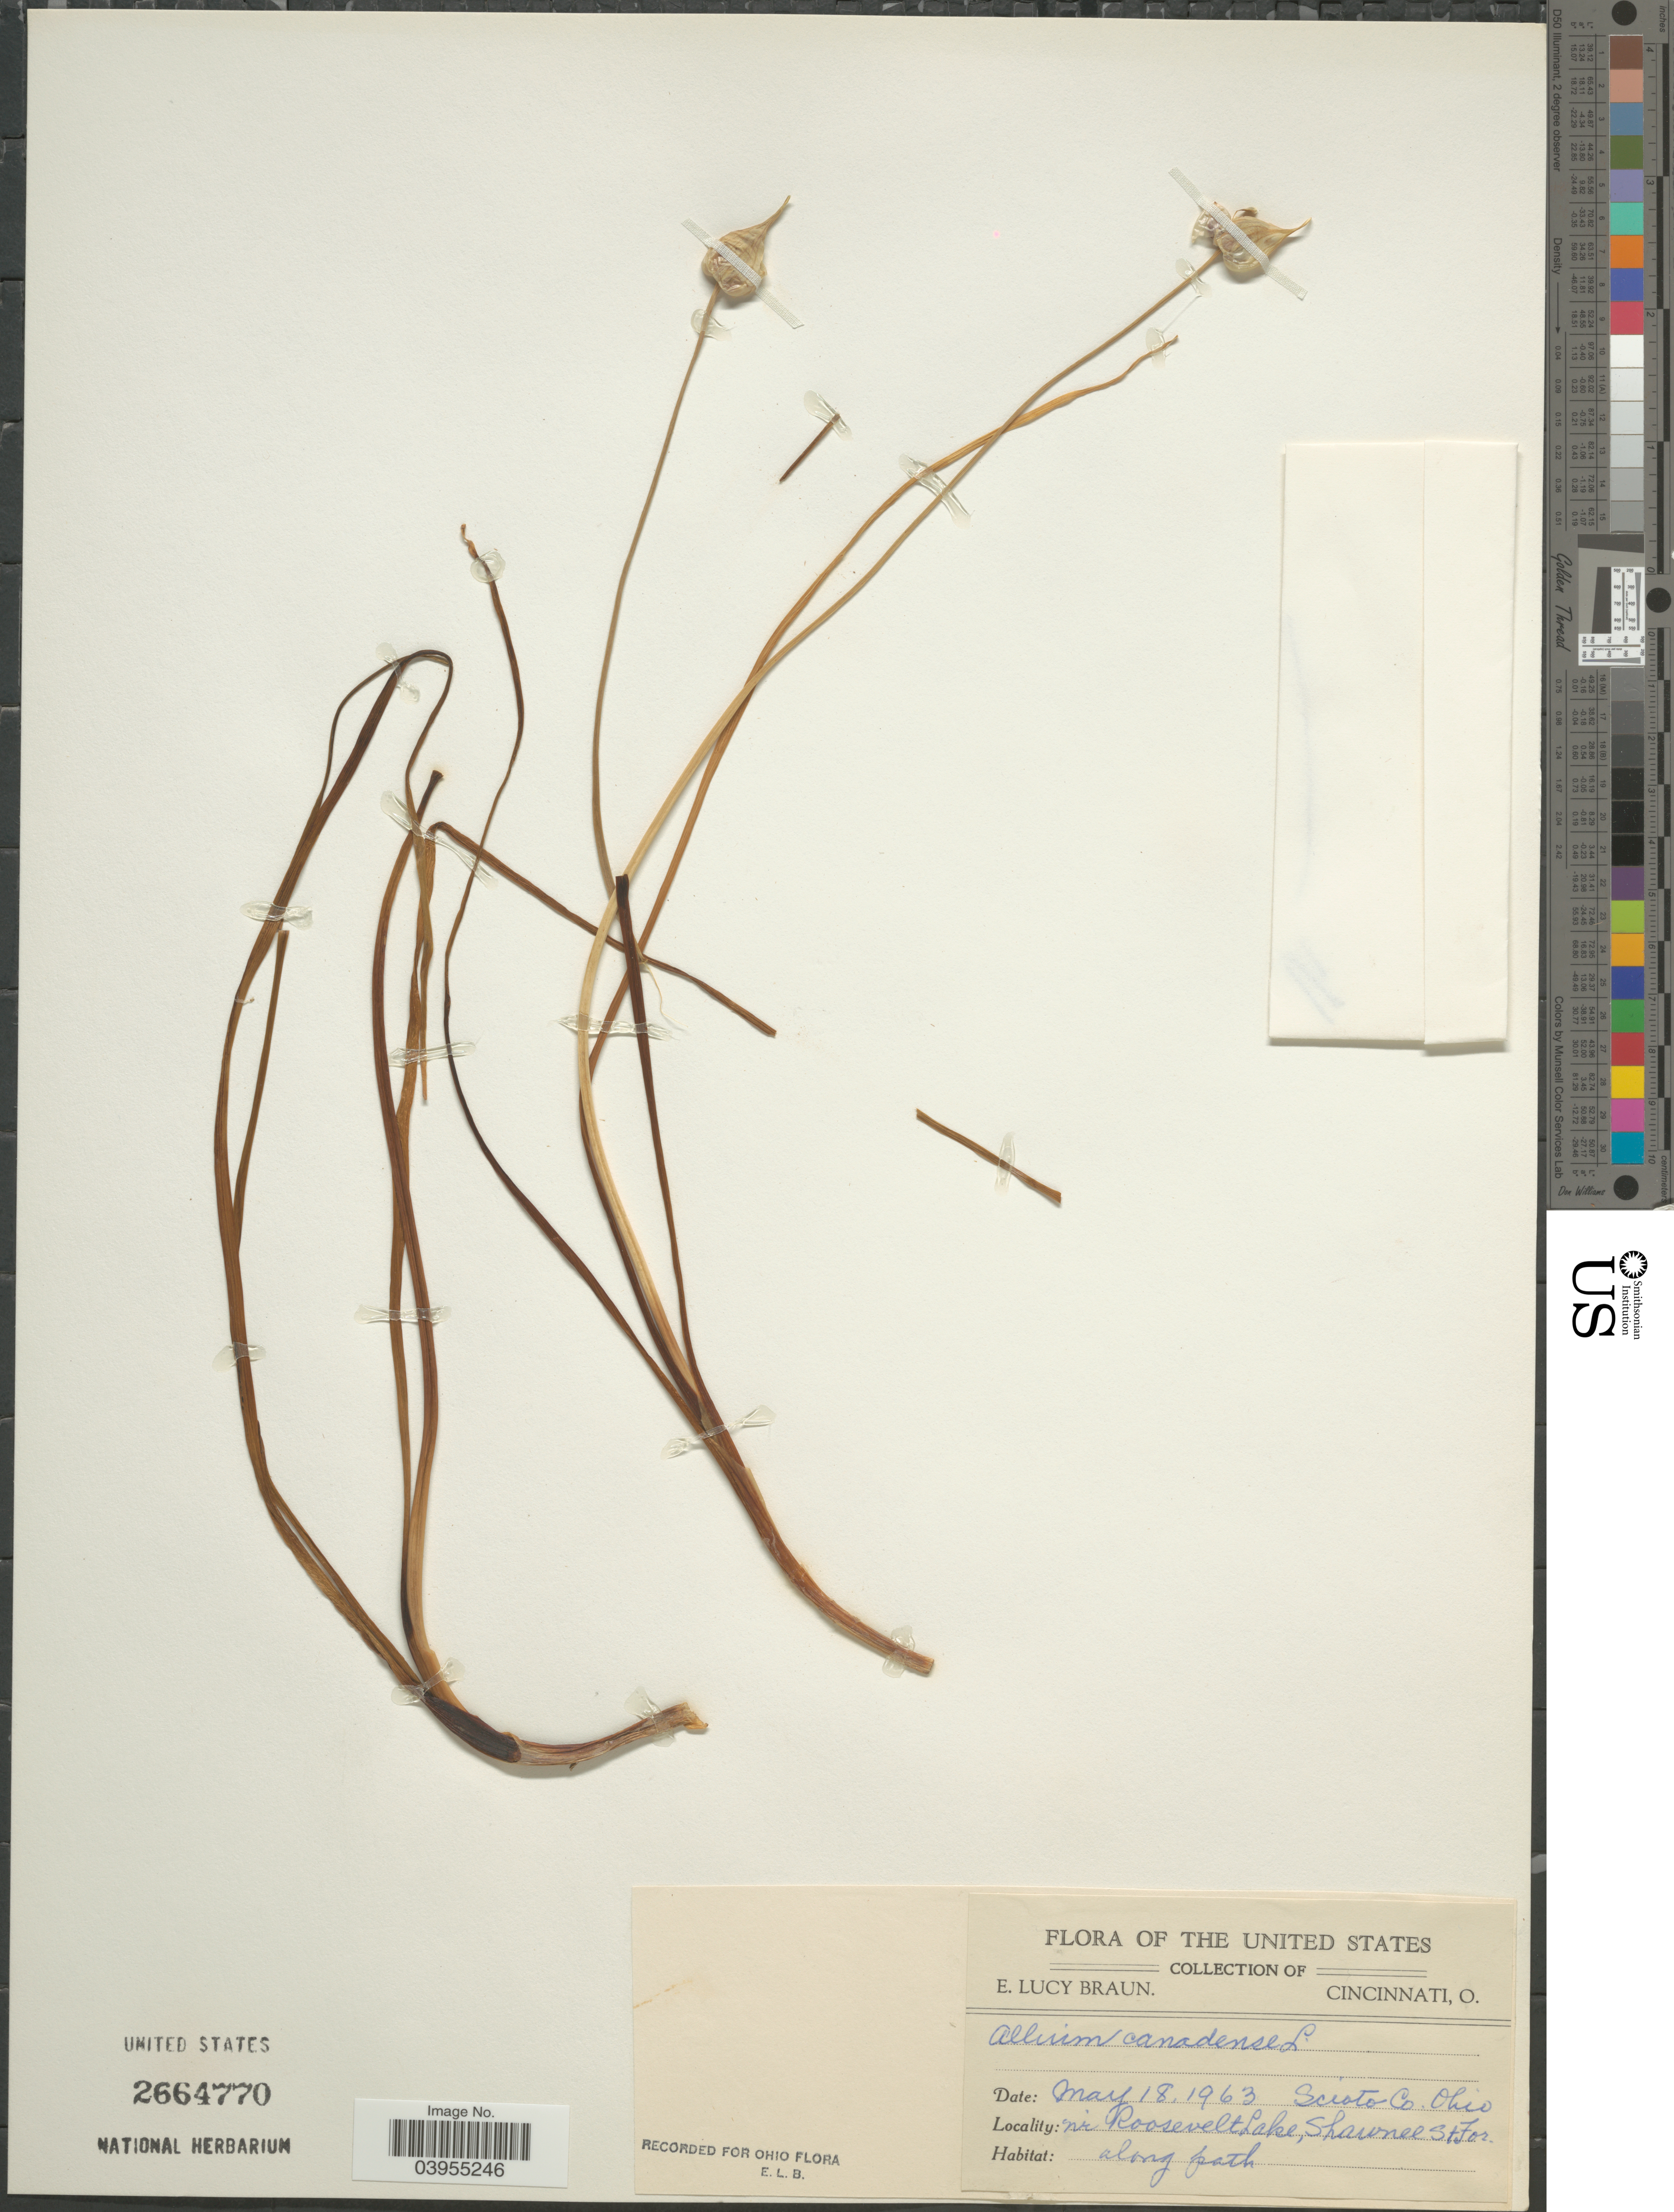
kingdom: Plantae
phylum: Tracheophyta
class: Liliopsida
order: Asparagales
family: Amaryllidaceae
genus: Allium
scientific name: Allium canadense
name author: L.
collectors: E. L. Braun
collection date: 1963-05-18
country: United States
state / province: Ohio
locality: Scioto Co. Nr Roosevelt Lake, Shawnee St For.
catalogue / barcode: US 2664770